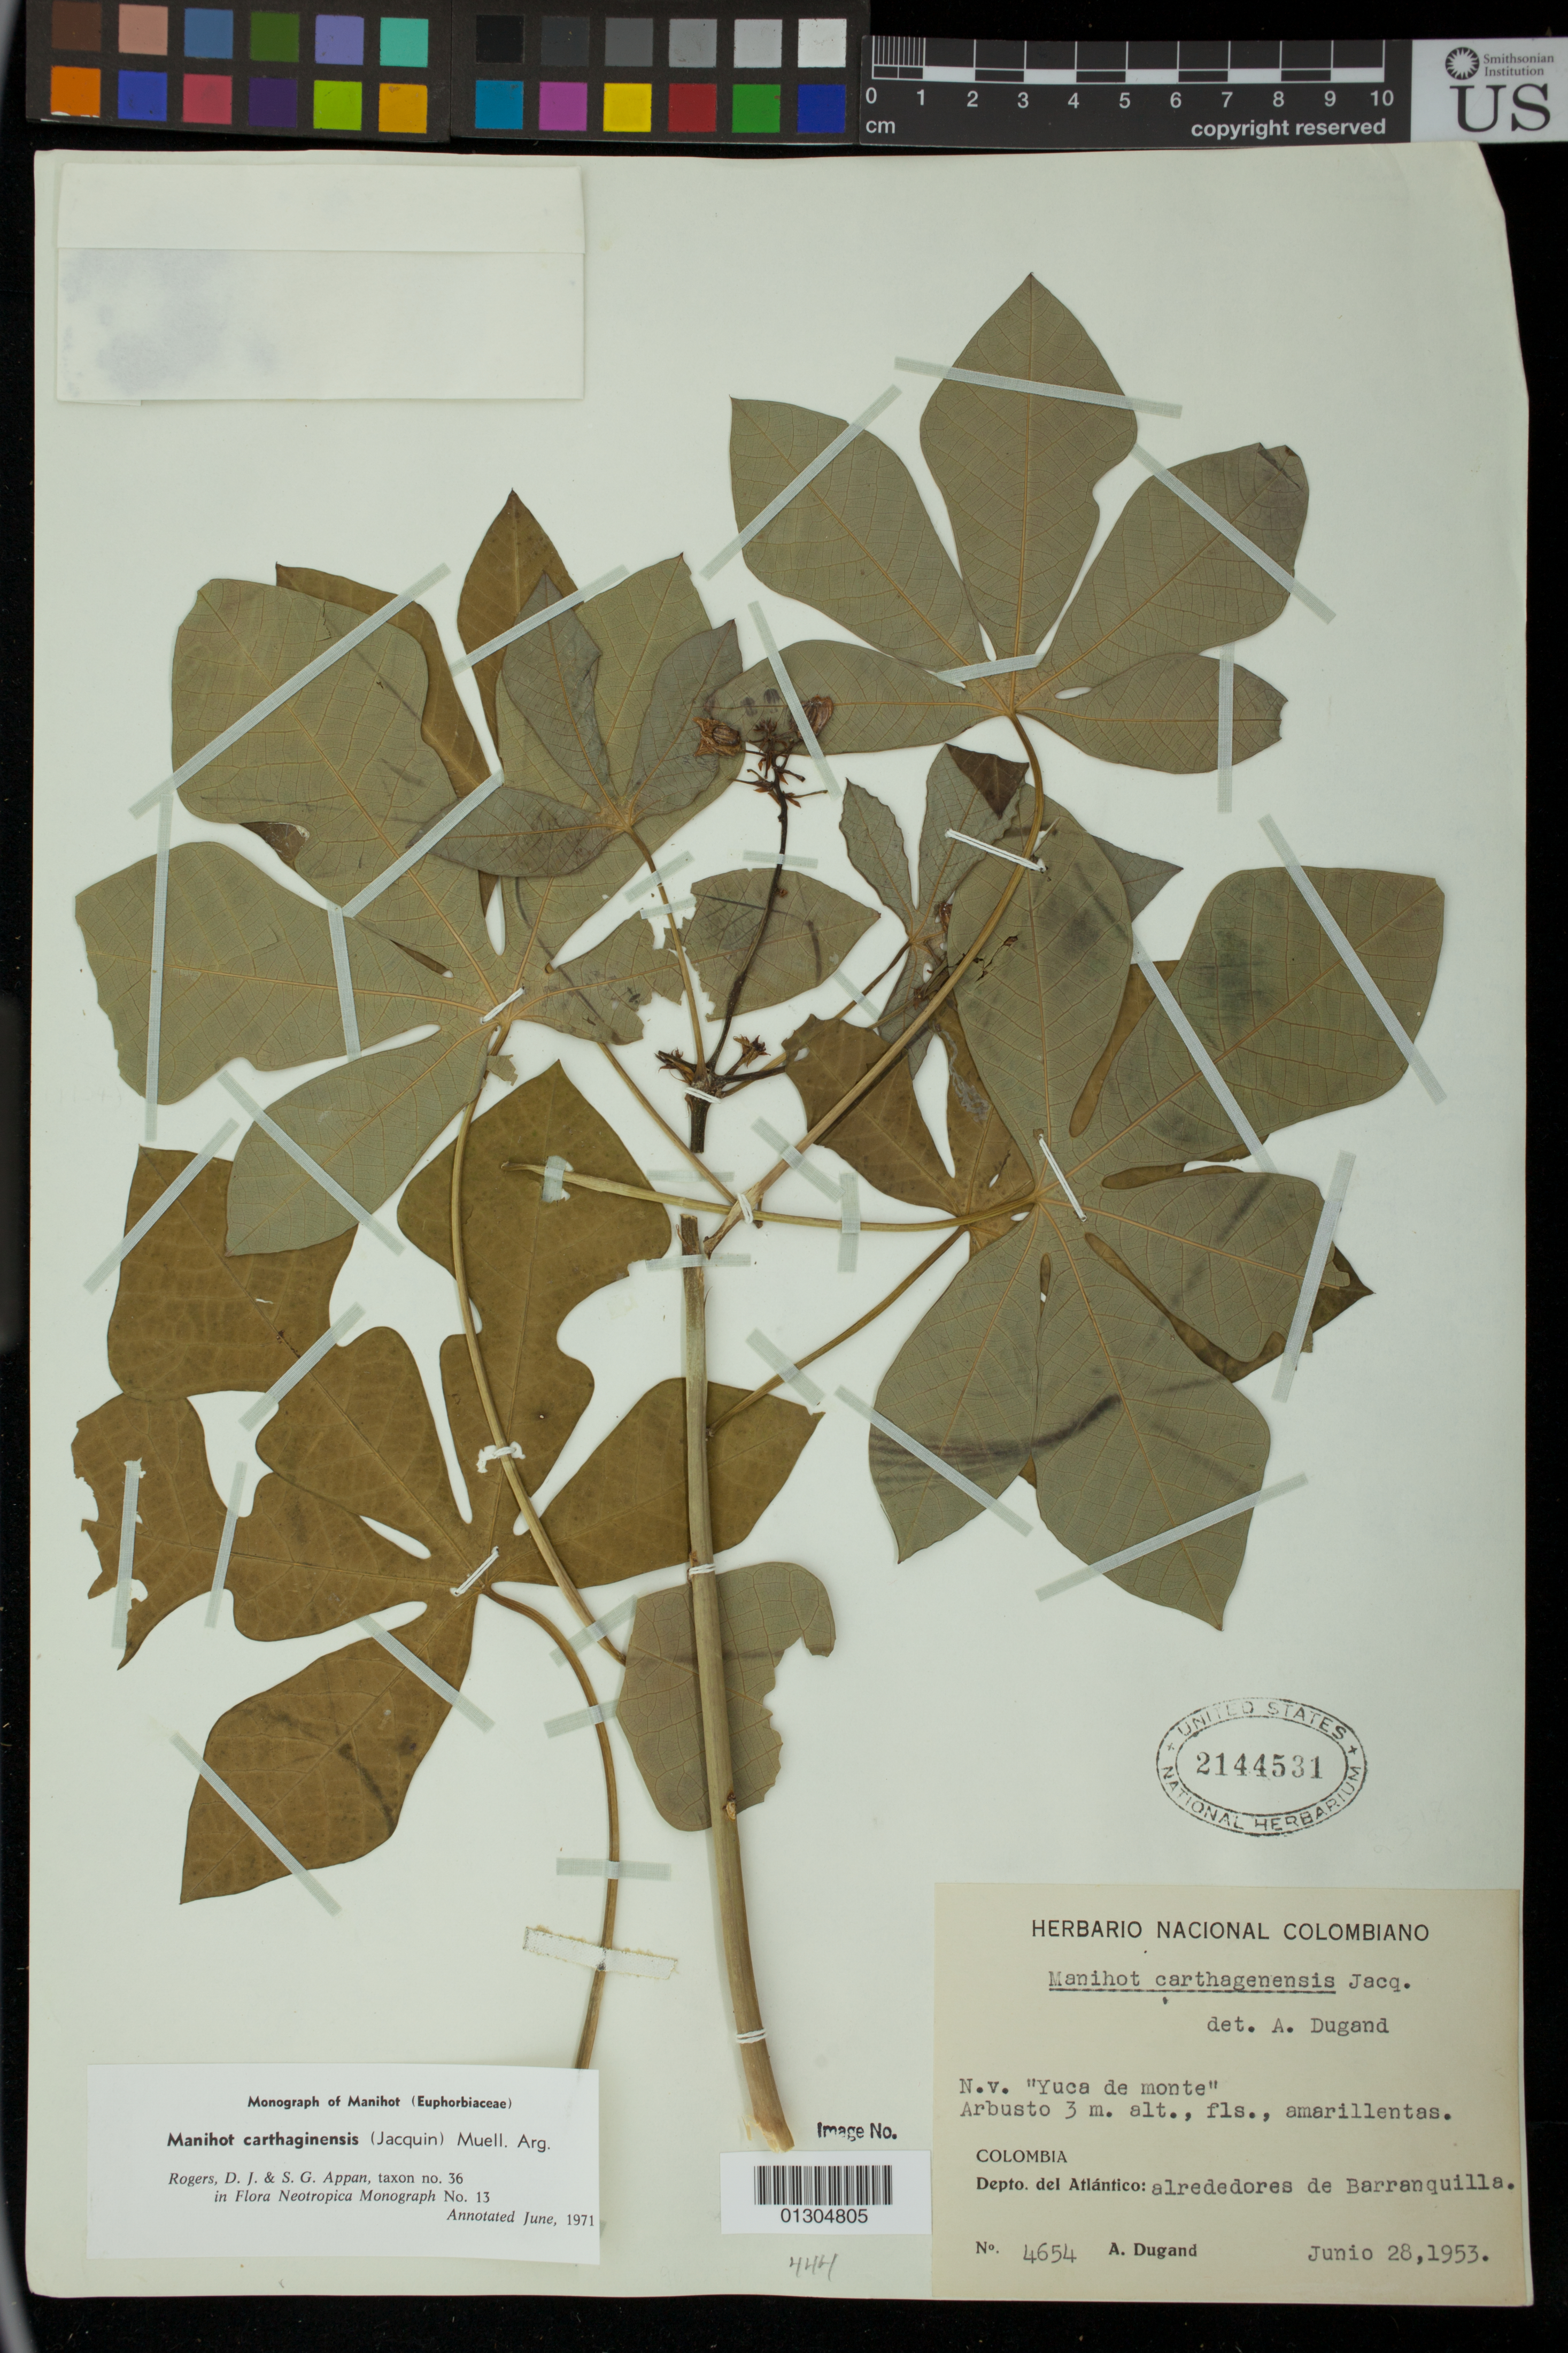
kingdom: Plantae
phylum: Tracheophyta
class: Magnoliopsida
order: Malpighiales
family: Euphorbiaceae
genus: Manihot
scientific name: Manihot carthagenensis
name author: (Jacq.) Müll. Arg.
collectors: A. Dugand G.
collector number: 4654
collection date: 1953-06-28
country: Colombia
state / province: Atlantico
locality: arededores de Barranquilla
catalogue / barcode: US 2144531